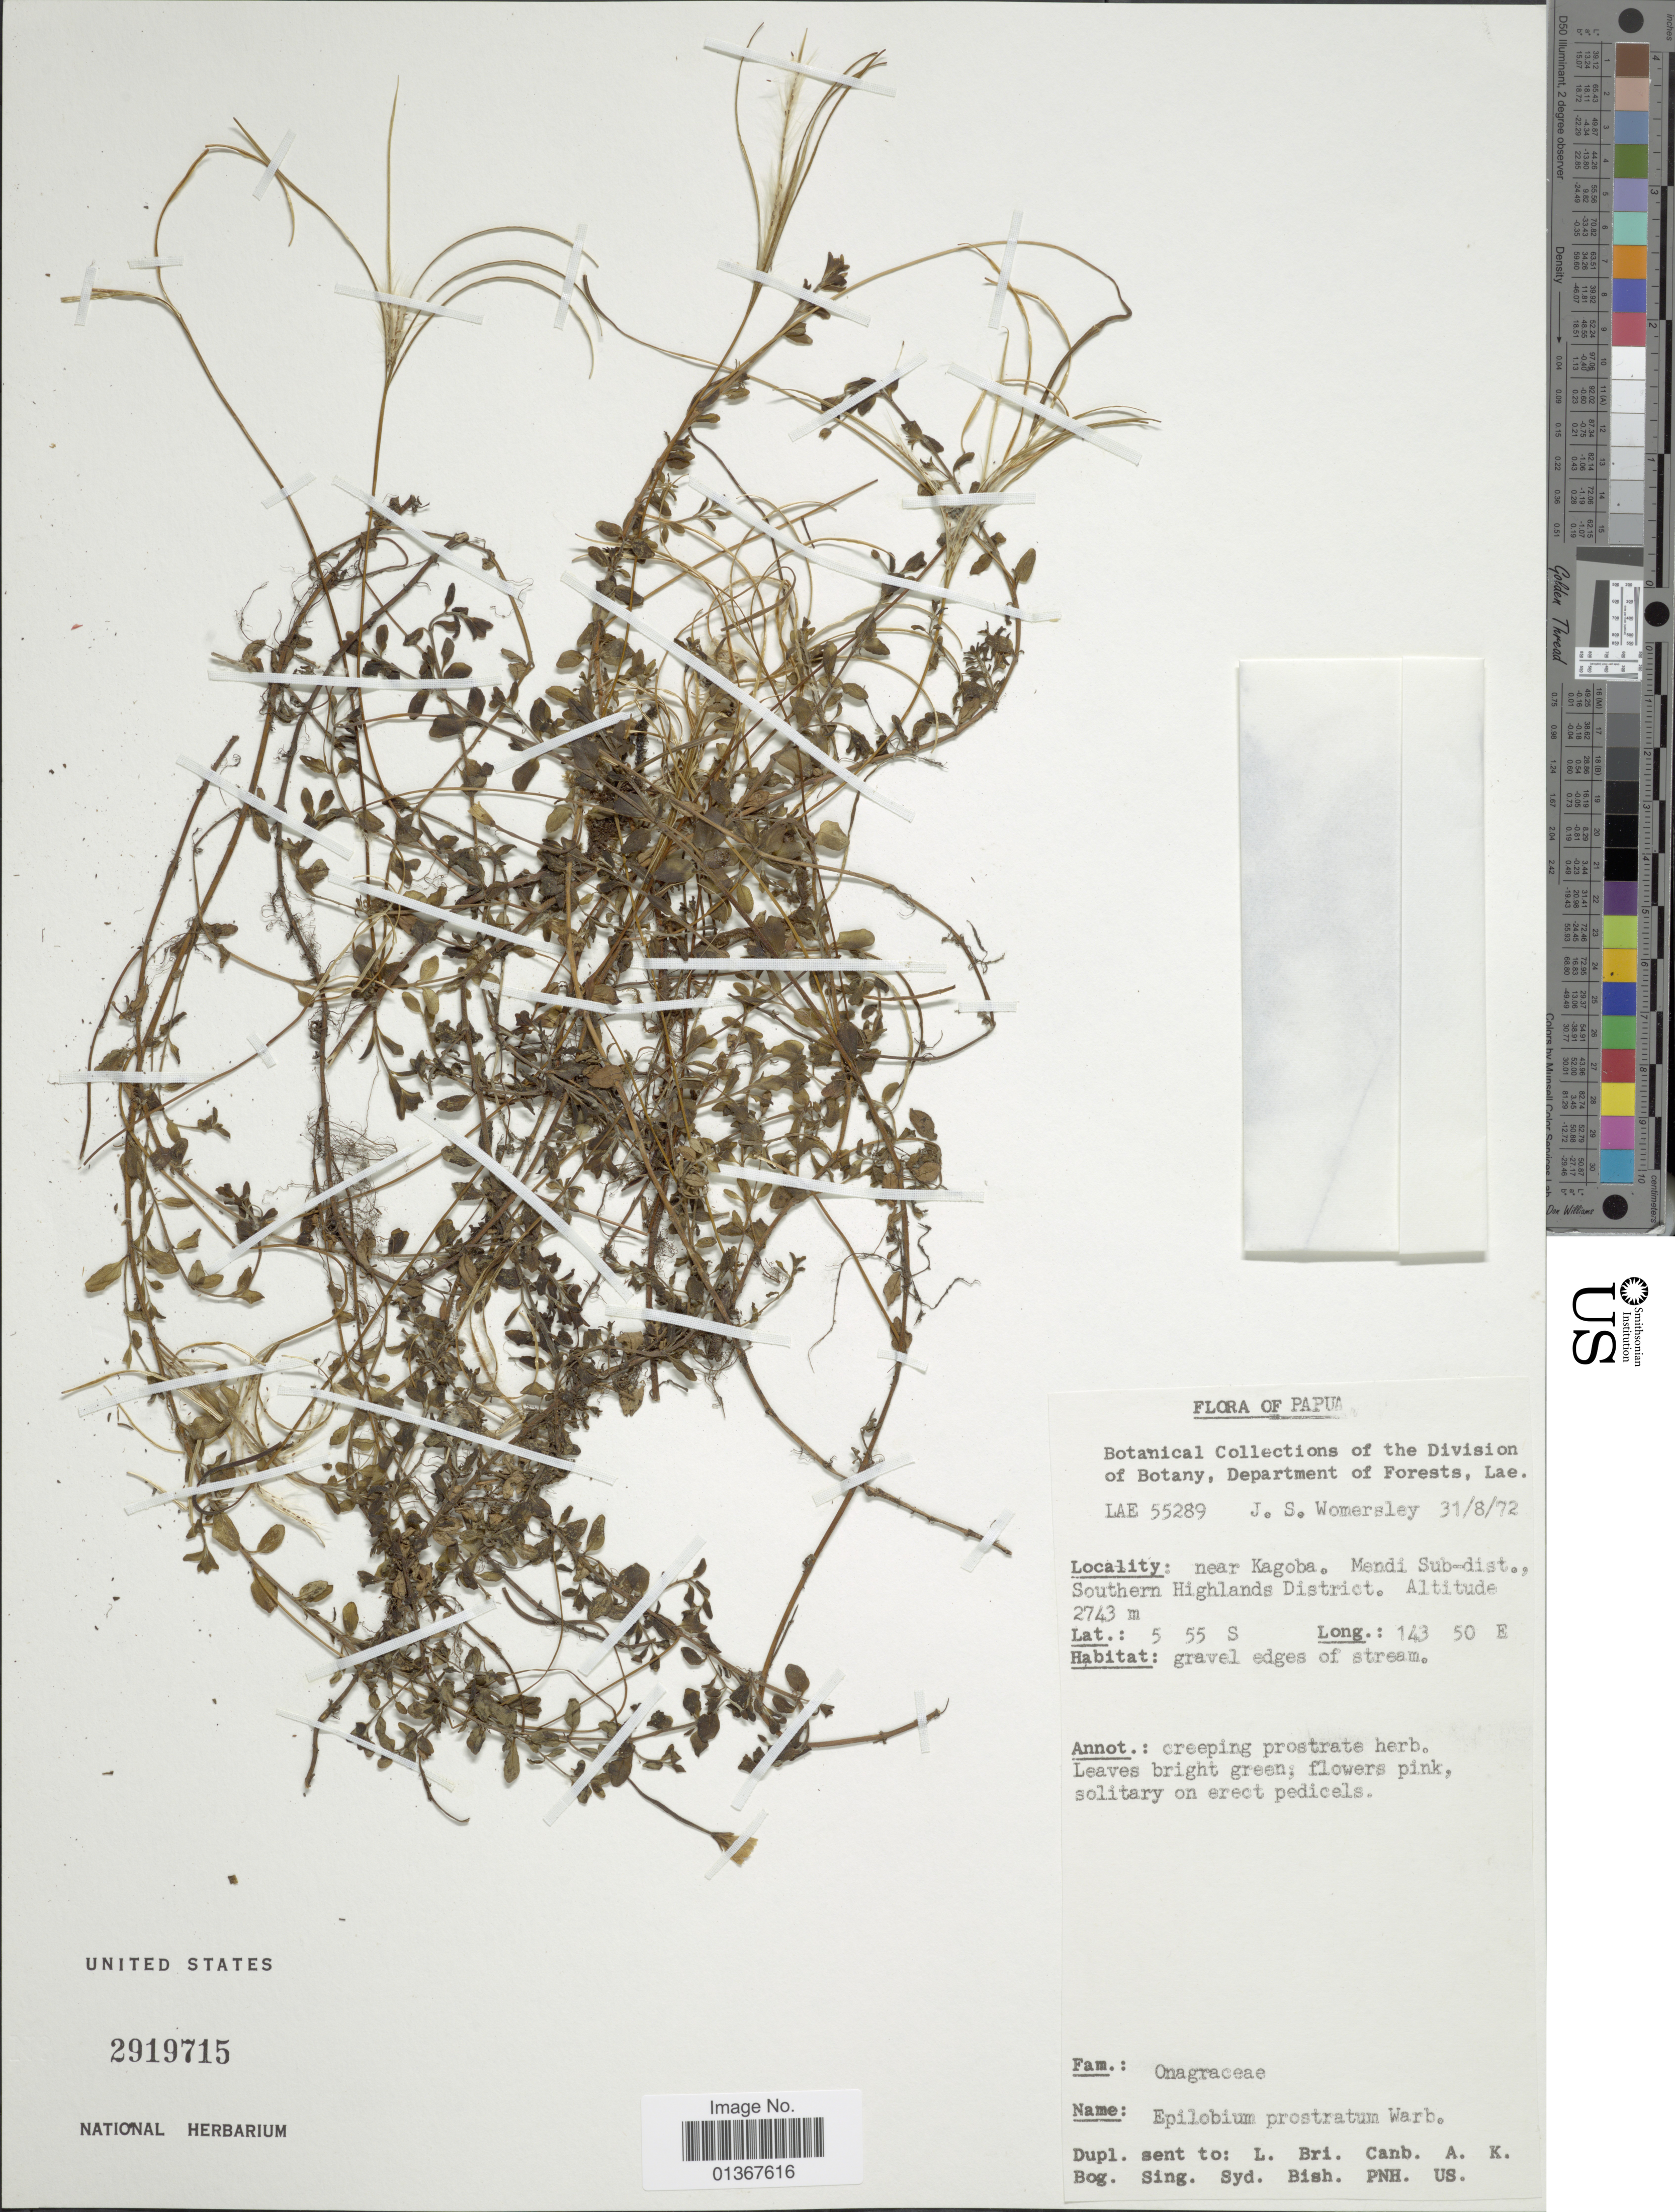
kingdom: Plantae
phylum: Tracheophyta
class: Magnoliopsida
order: Myrtales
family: Onagraceae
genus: Epilobium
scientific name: Epilobium prostratum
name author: Warb.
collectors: J. S. Womersley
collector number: LAE 55289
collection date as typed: Transcribed d/m/y: 31/8/72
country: Papua New Guinea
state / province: Southern Highlands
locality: Near Kagoba. Mendi Sub-dist., Southern Highlands District.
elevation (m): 2743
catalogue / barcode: US 2919715